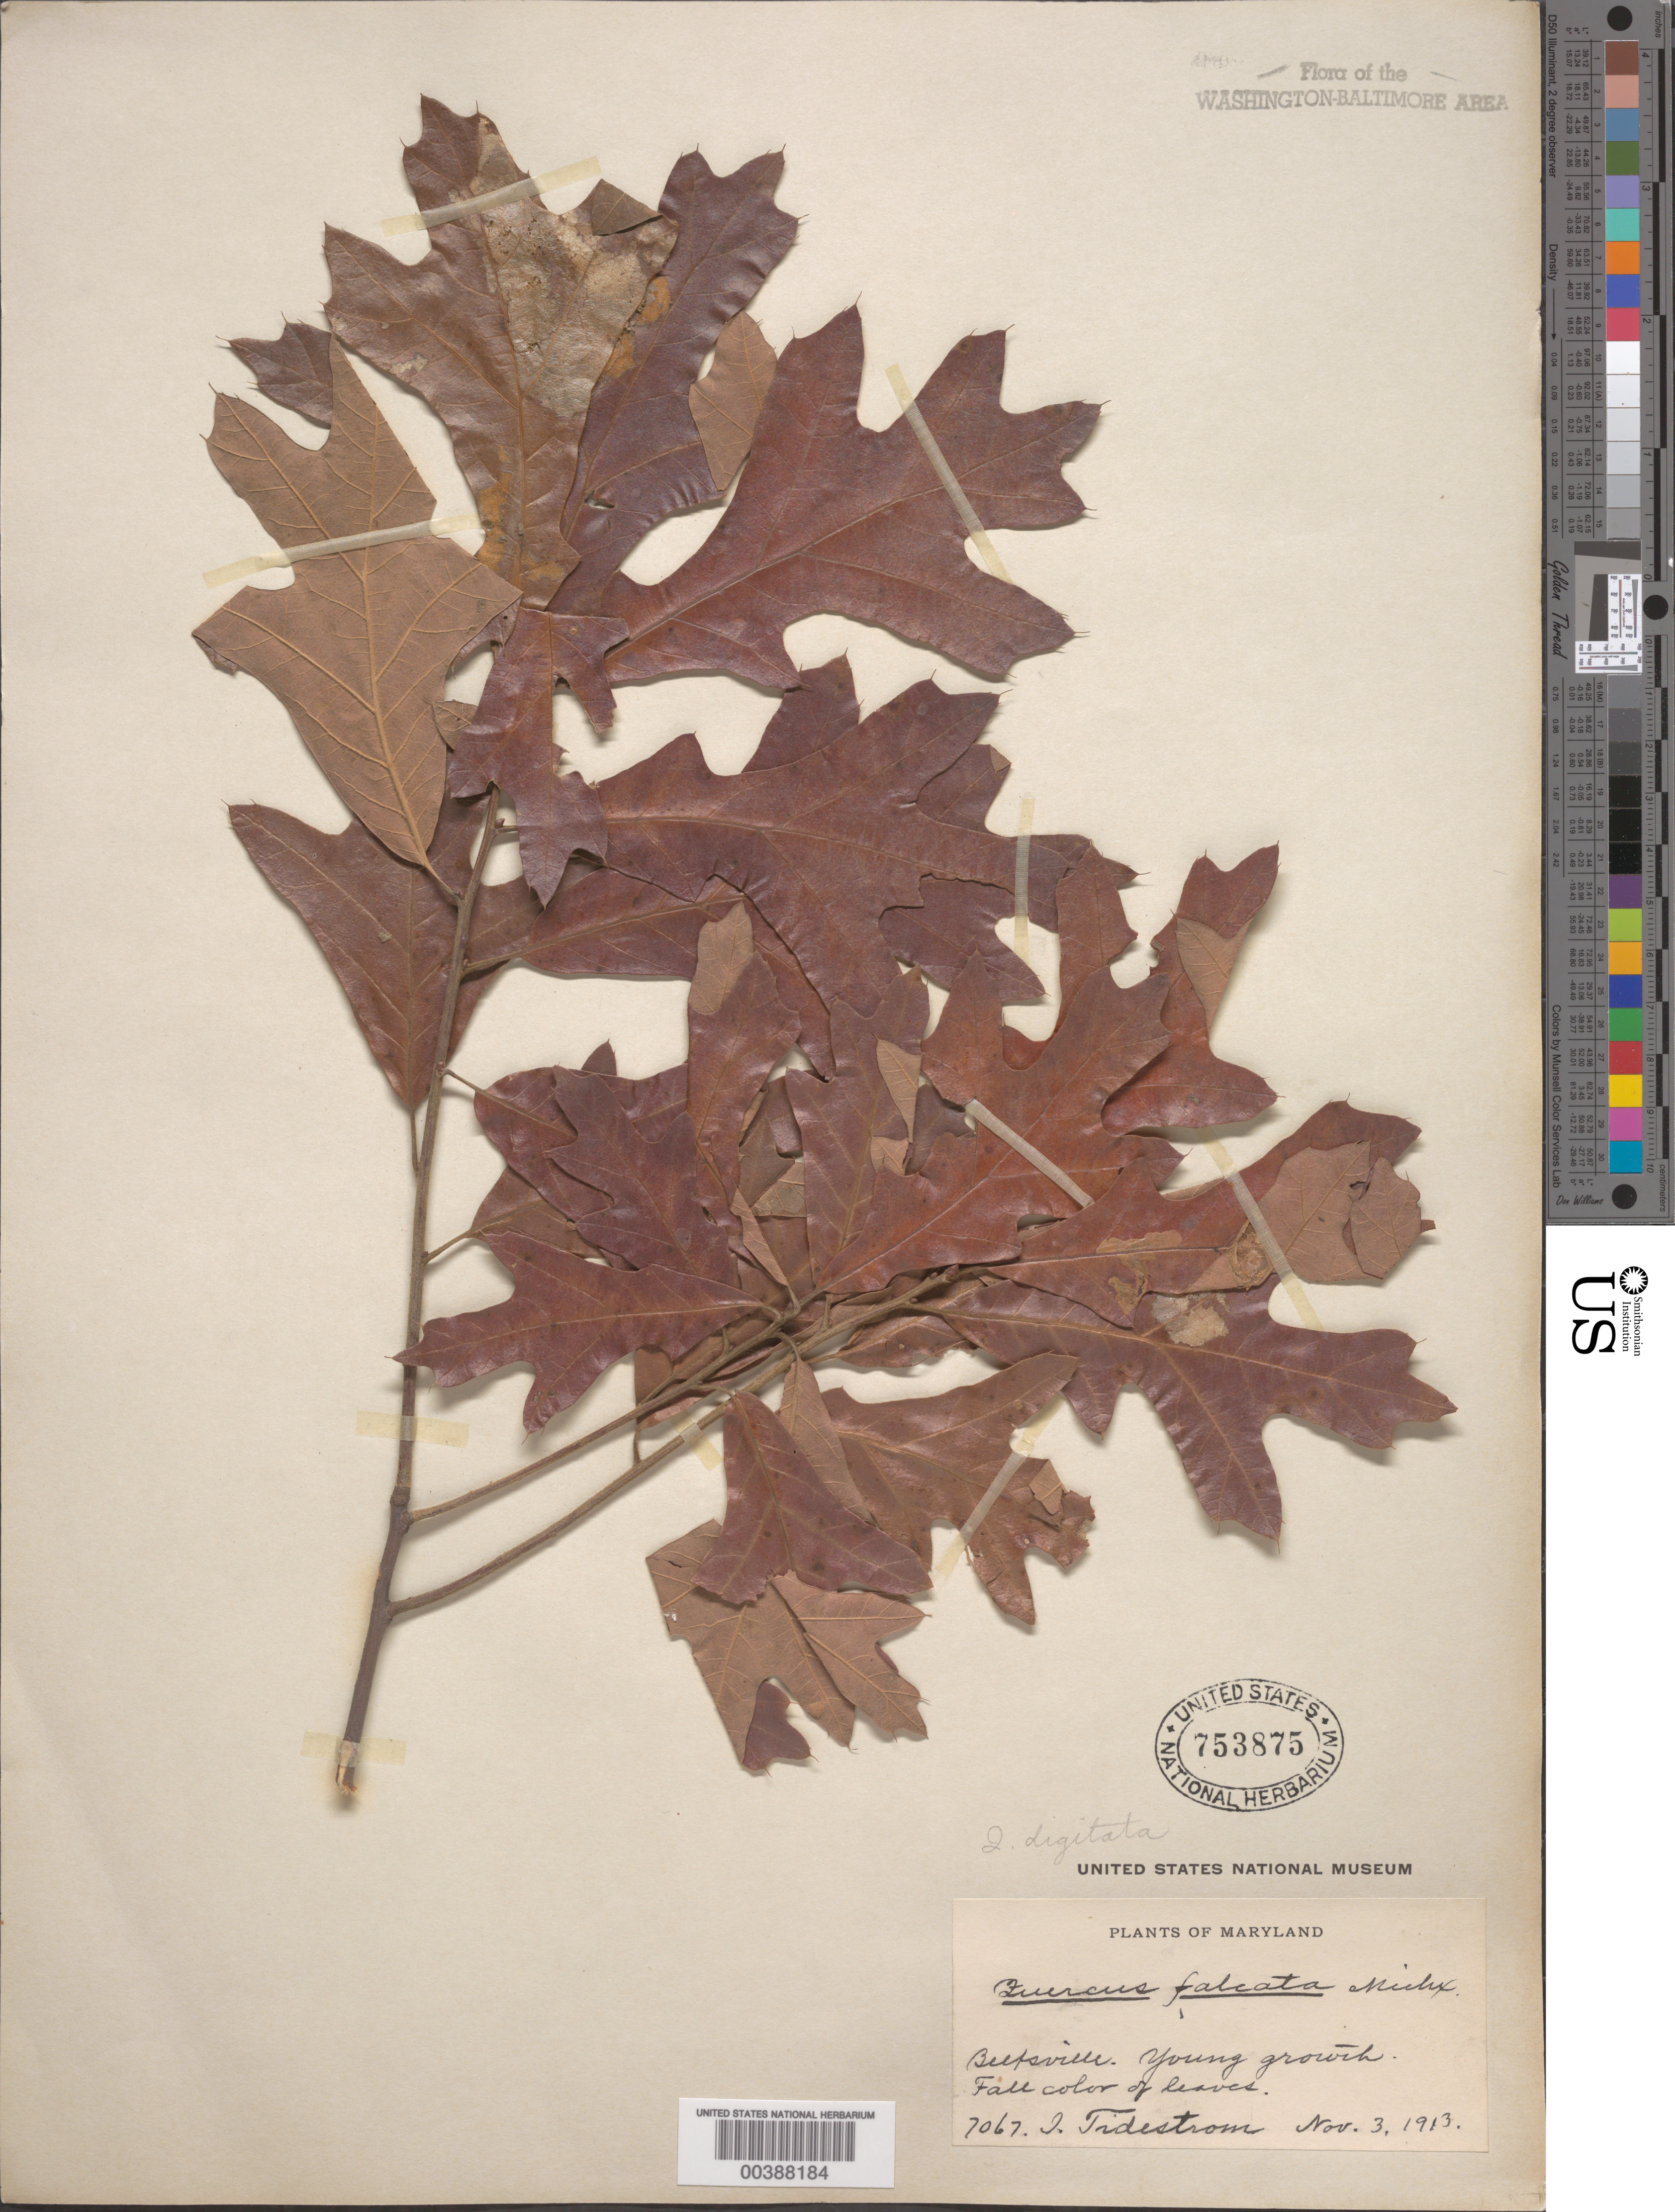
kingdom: Plantae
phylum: Tracheophyta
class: Magnoliopsida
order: Fagales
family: Fagaceae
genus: Quercus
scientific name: Quercus falcata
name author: Michx.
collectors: I. F. Tidestrom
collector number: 7067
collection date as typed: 03 Nov 1913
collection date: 1913-11-03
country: United States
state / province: Maryland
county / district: Prince George's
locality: Beltsville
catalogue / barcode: US 753875